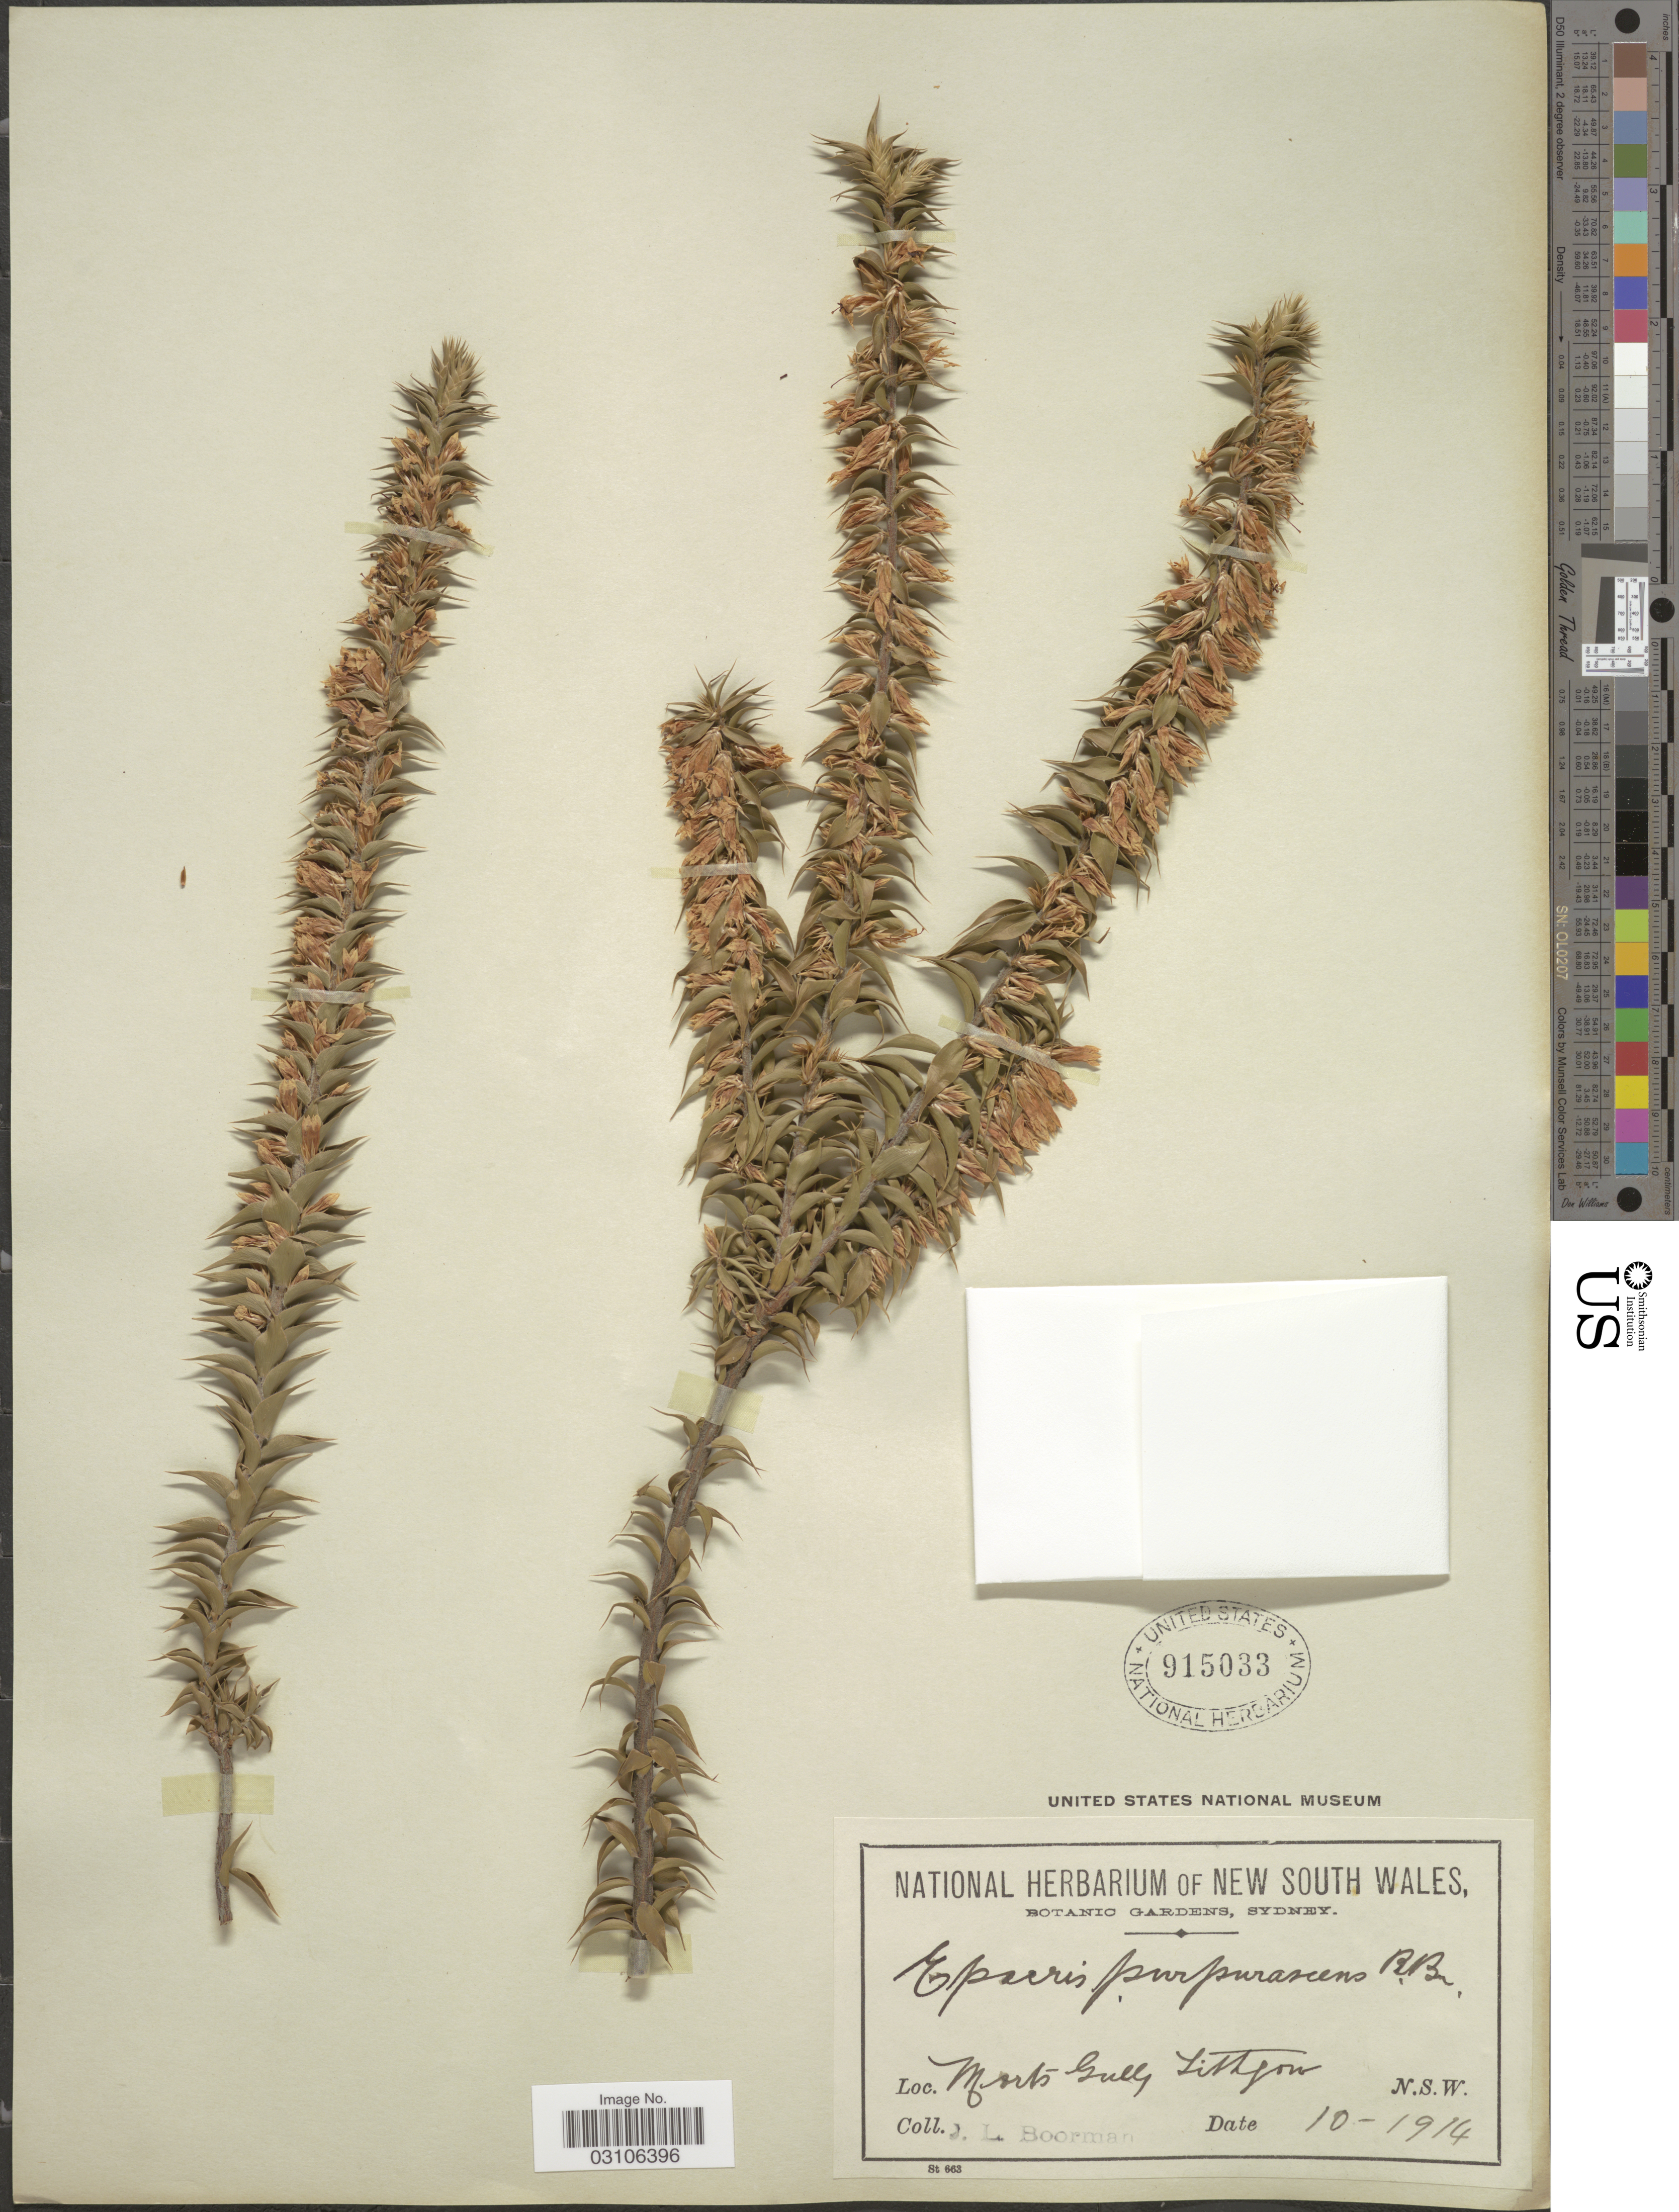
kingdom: Plantae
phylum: Tracheophyta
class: Magnoliopsida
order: Ericales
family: Ericaceae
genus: Epacris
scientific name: Epacris purpurascens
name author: Sims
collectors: J. Boorman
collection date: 1914-10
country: Australia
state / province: New South Wales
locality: Morts Gully Ligthgow.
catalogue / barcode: US 915033